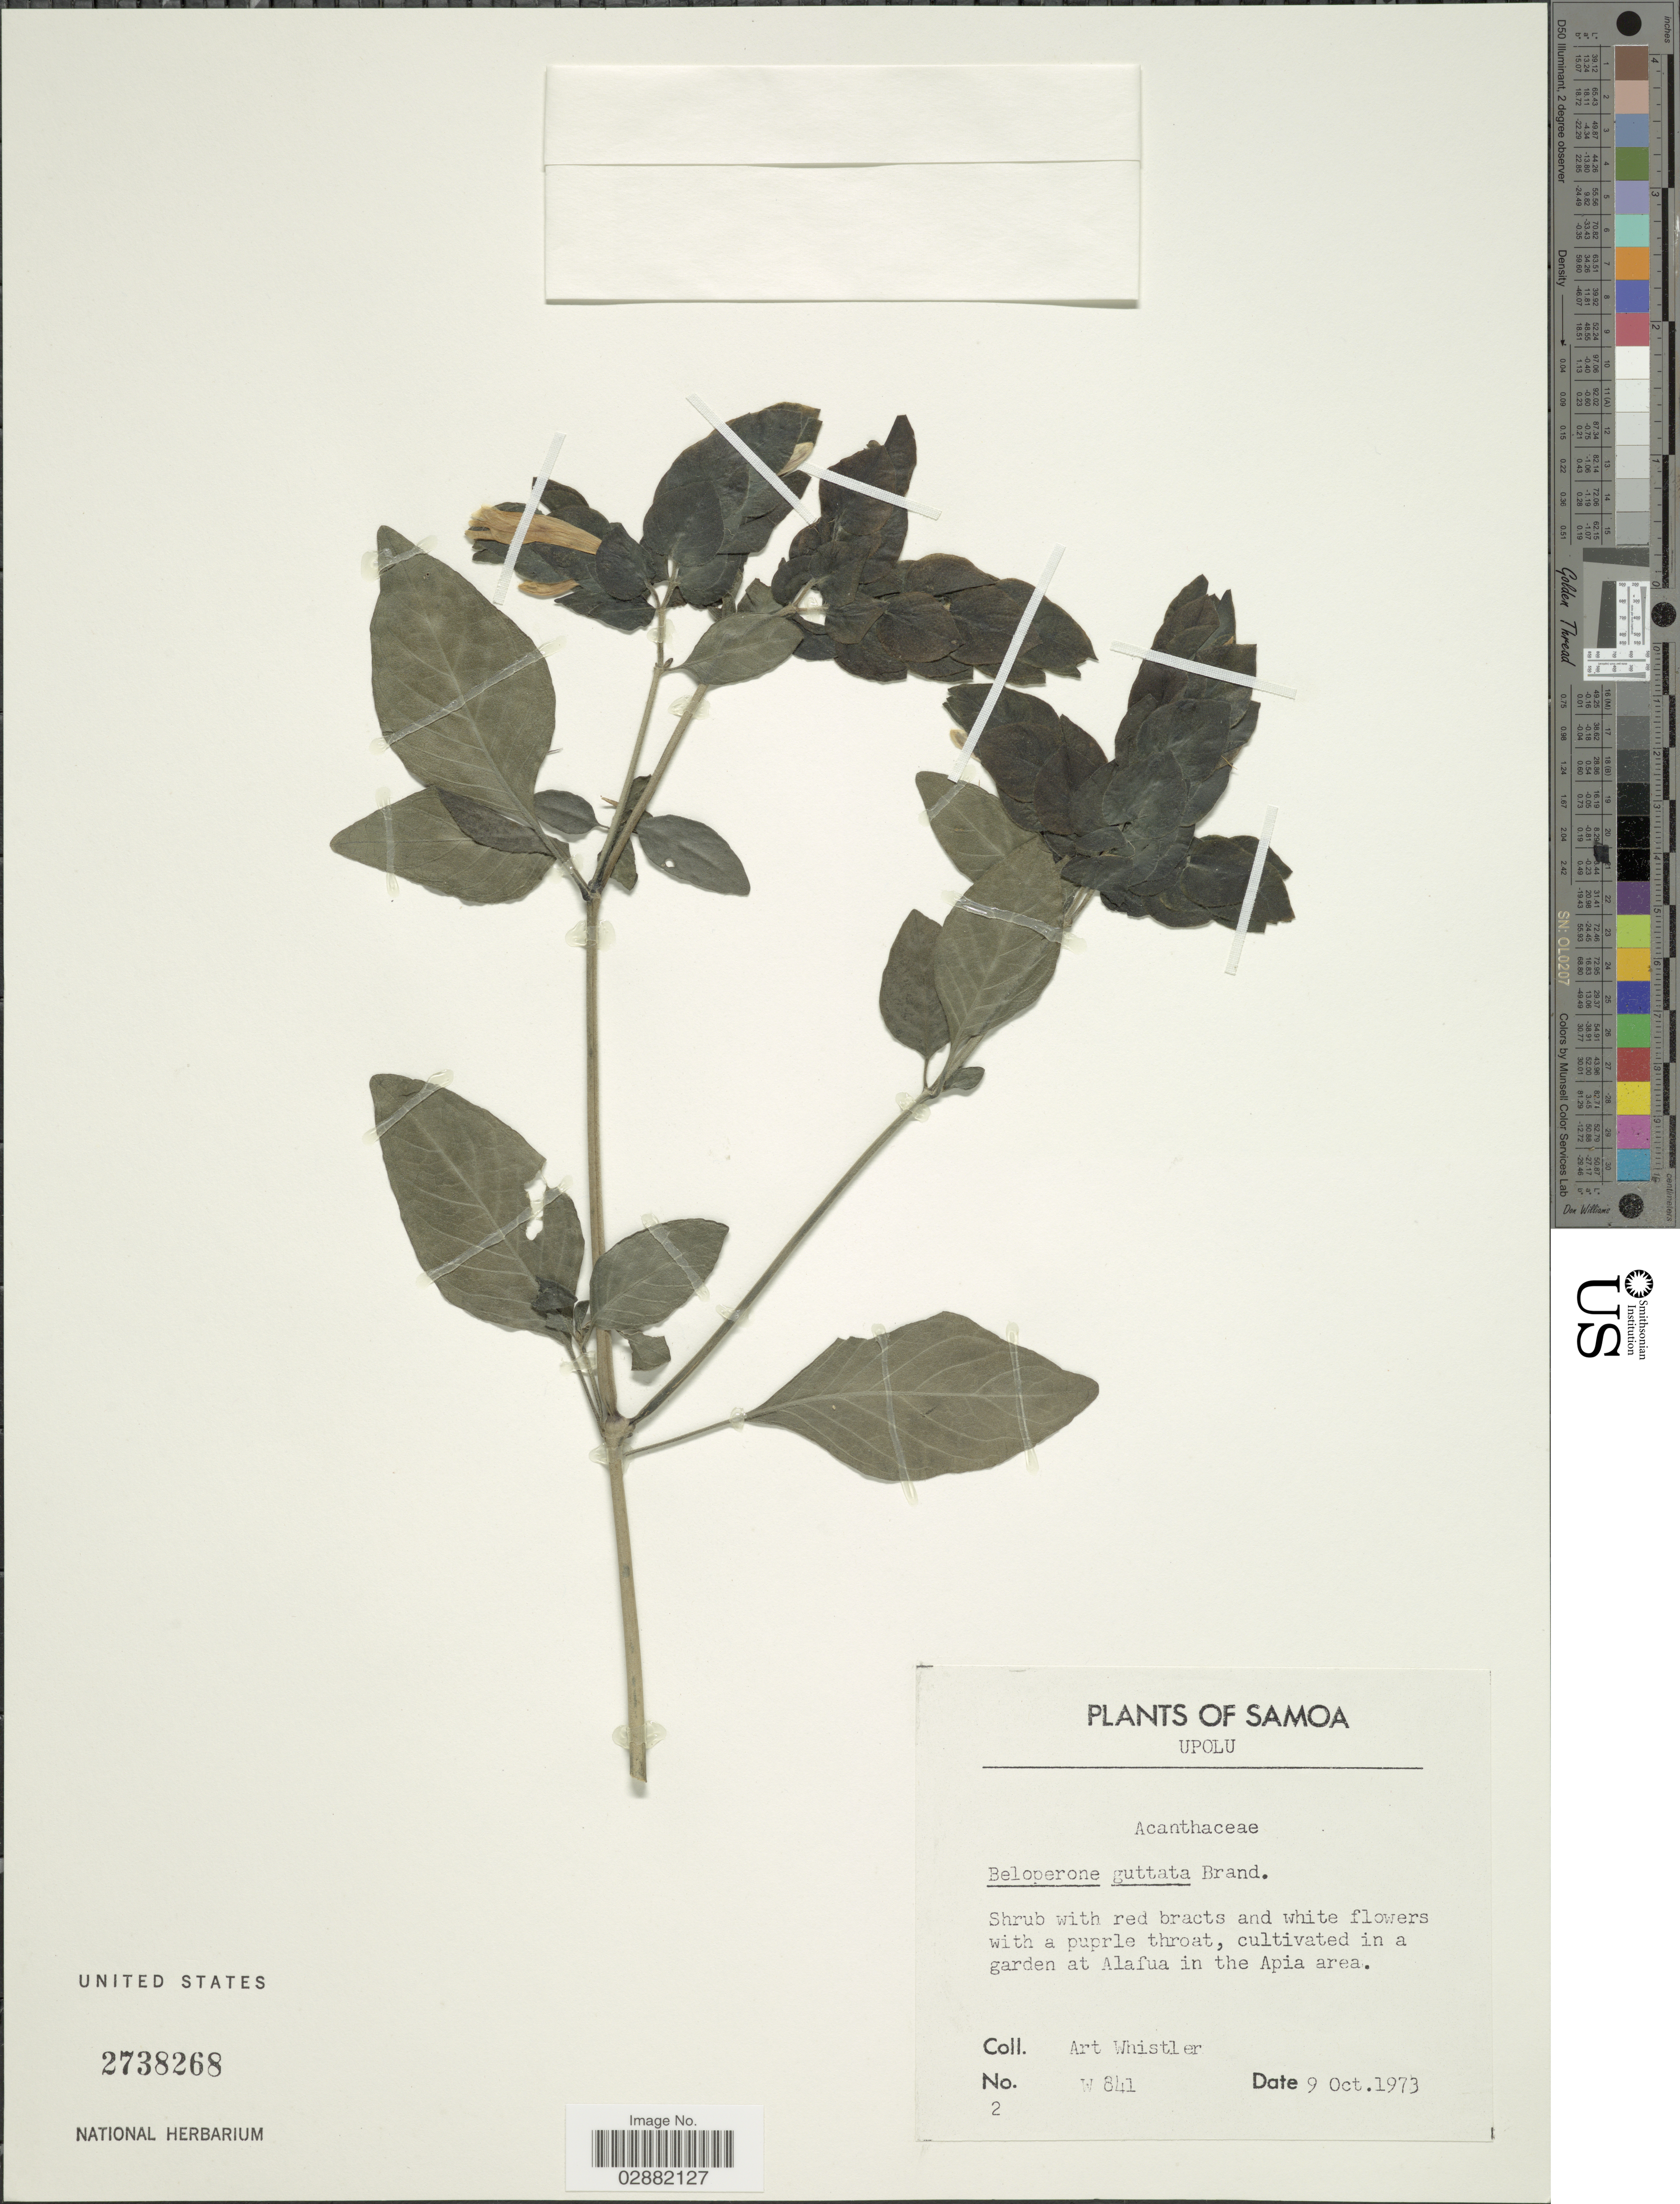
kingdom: Plantae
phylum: Tracheophyta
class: Magnoliopsida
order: Lamiales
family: Acanthaceae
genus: Justicia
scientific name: Justicia brandegeana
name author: Wassh. & L.B. Sm.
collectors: A. Whistler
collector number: W841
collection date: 1973-10-09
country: Samoa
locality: Samoa, Upolu, cultivated in a garden at Alafua in the Apia area.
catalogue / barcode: US 2738268